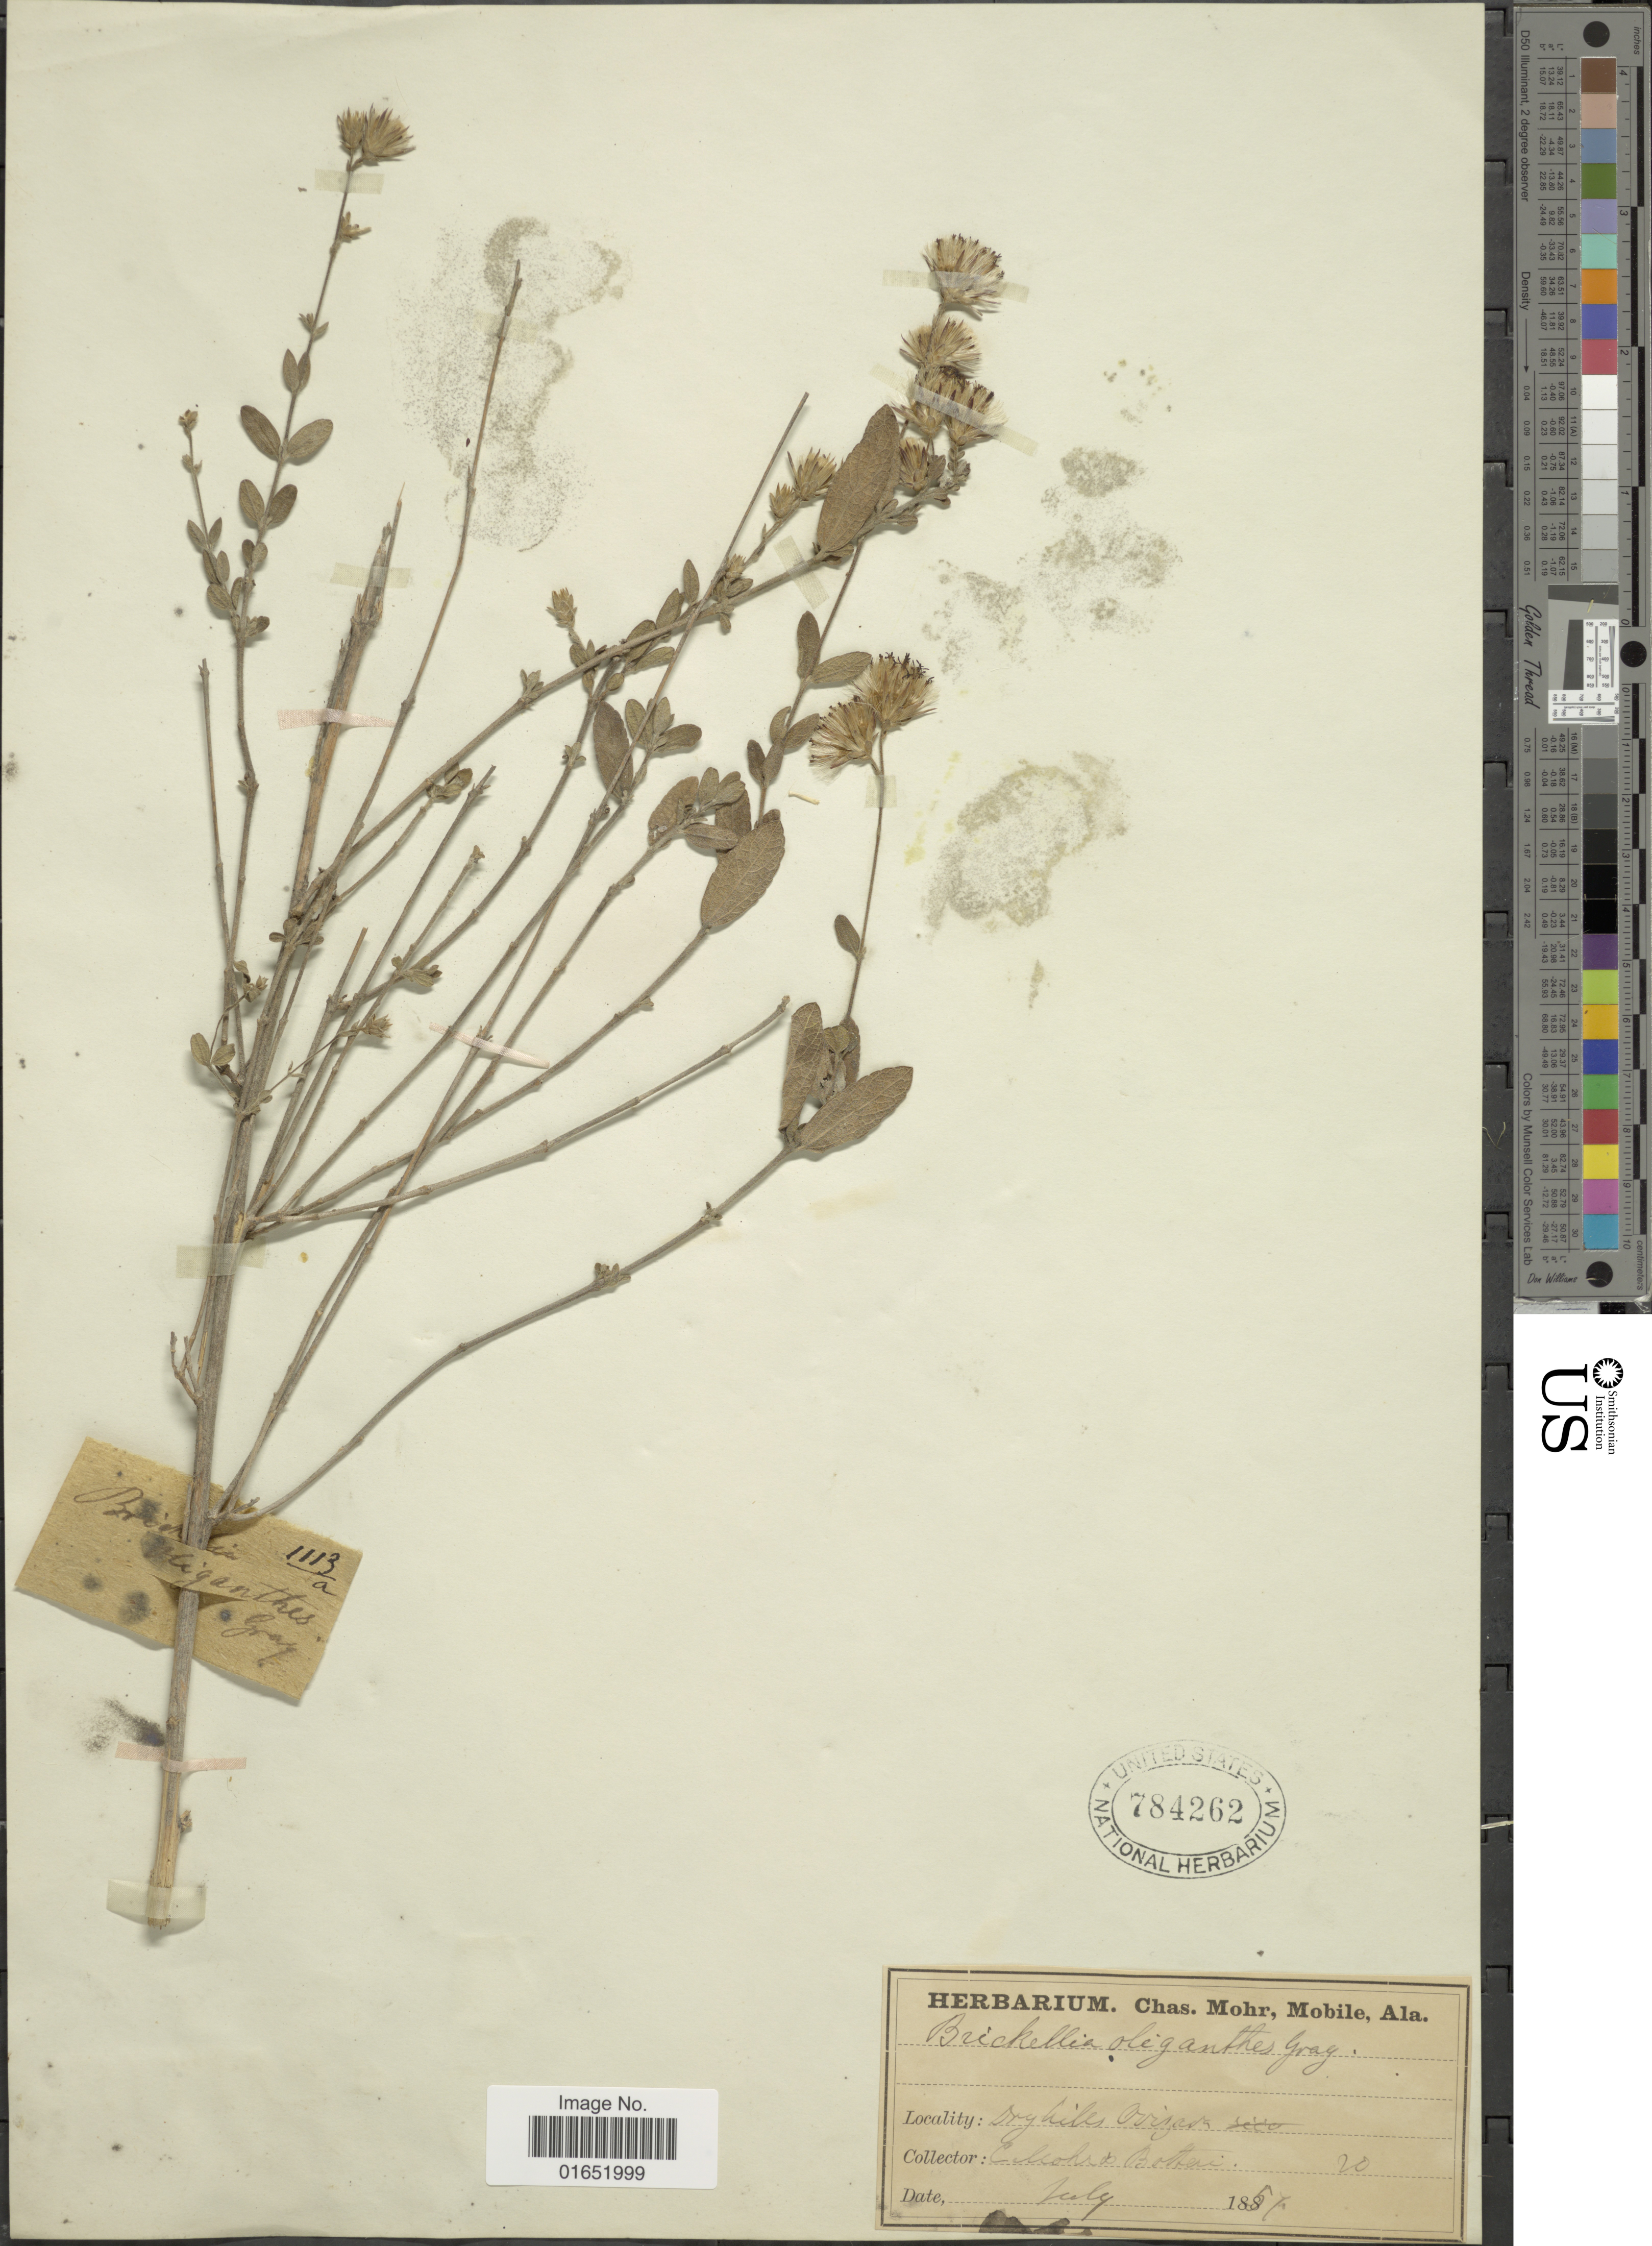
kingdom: Plantae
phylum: Tracheophyta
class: Magnoliopsida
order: Asterales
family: Asteraceae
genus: Brickellia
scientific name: Brickellia oliganthes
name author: (Less.) A. Gray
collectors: C. T. Mohr & -. Botteri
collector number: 20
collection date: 1857-07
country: Mexico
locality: Dry hills Orizaba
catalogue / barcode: US 784262